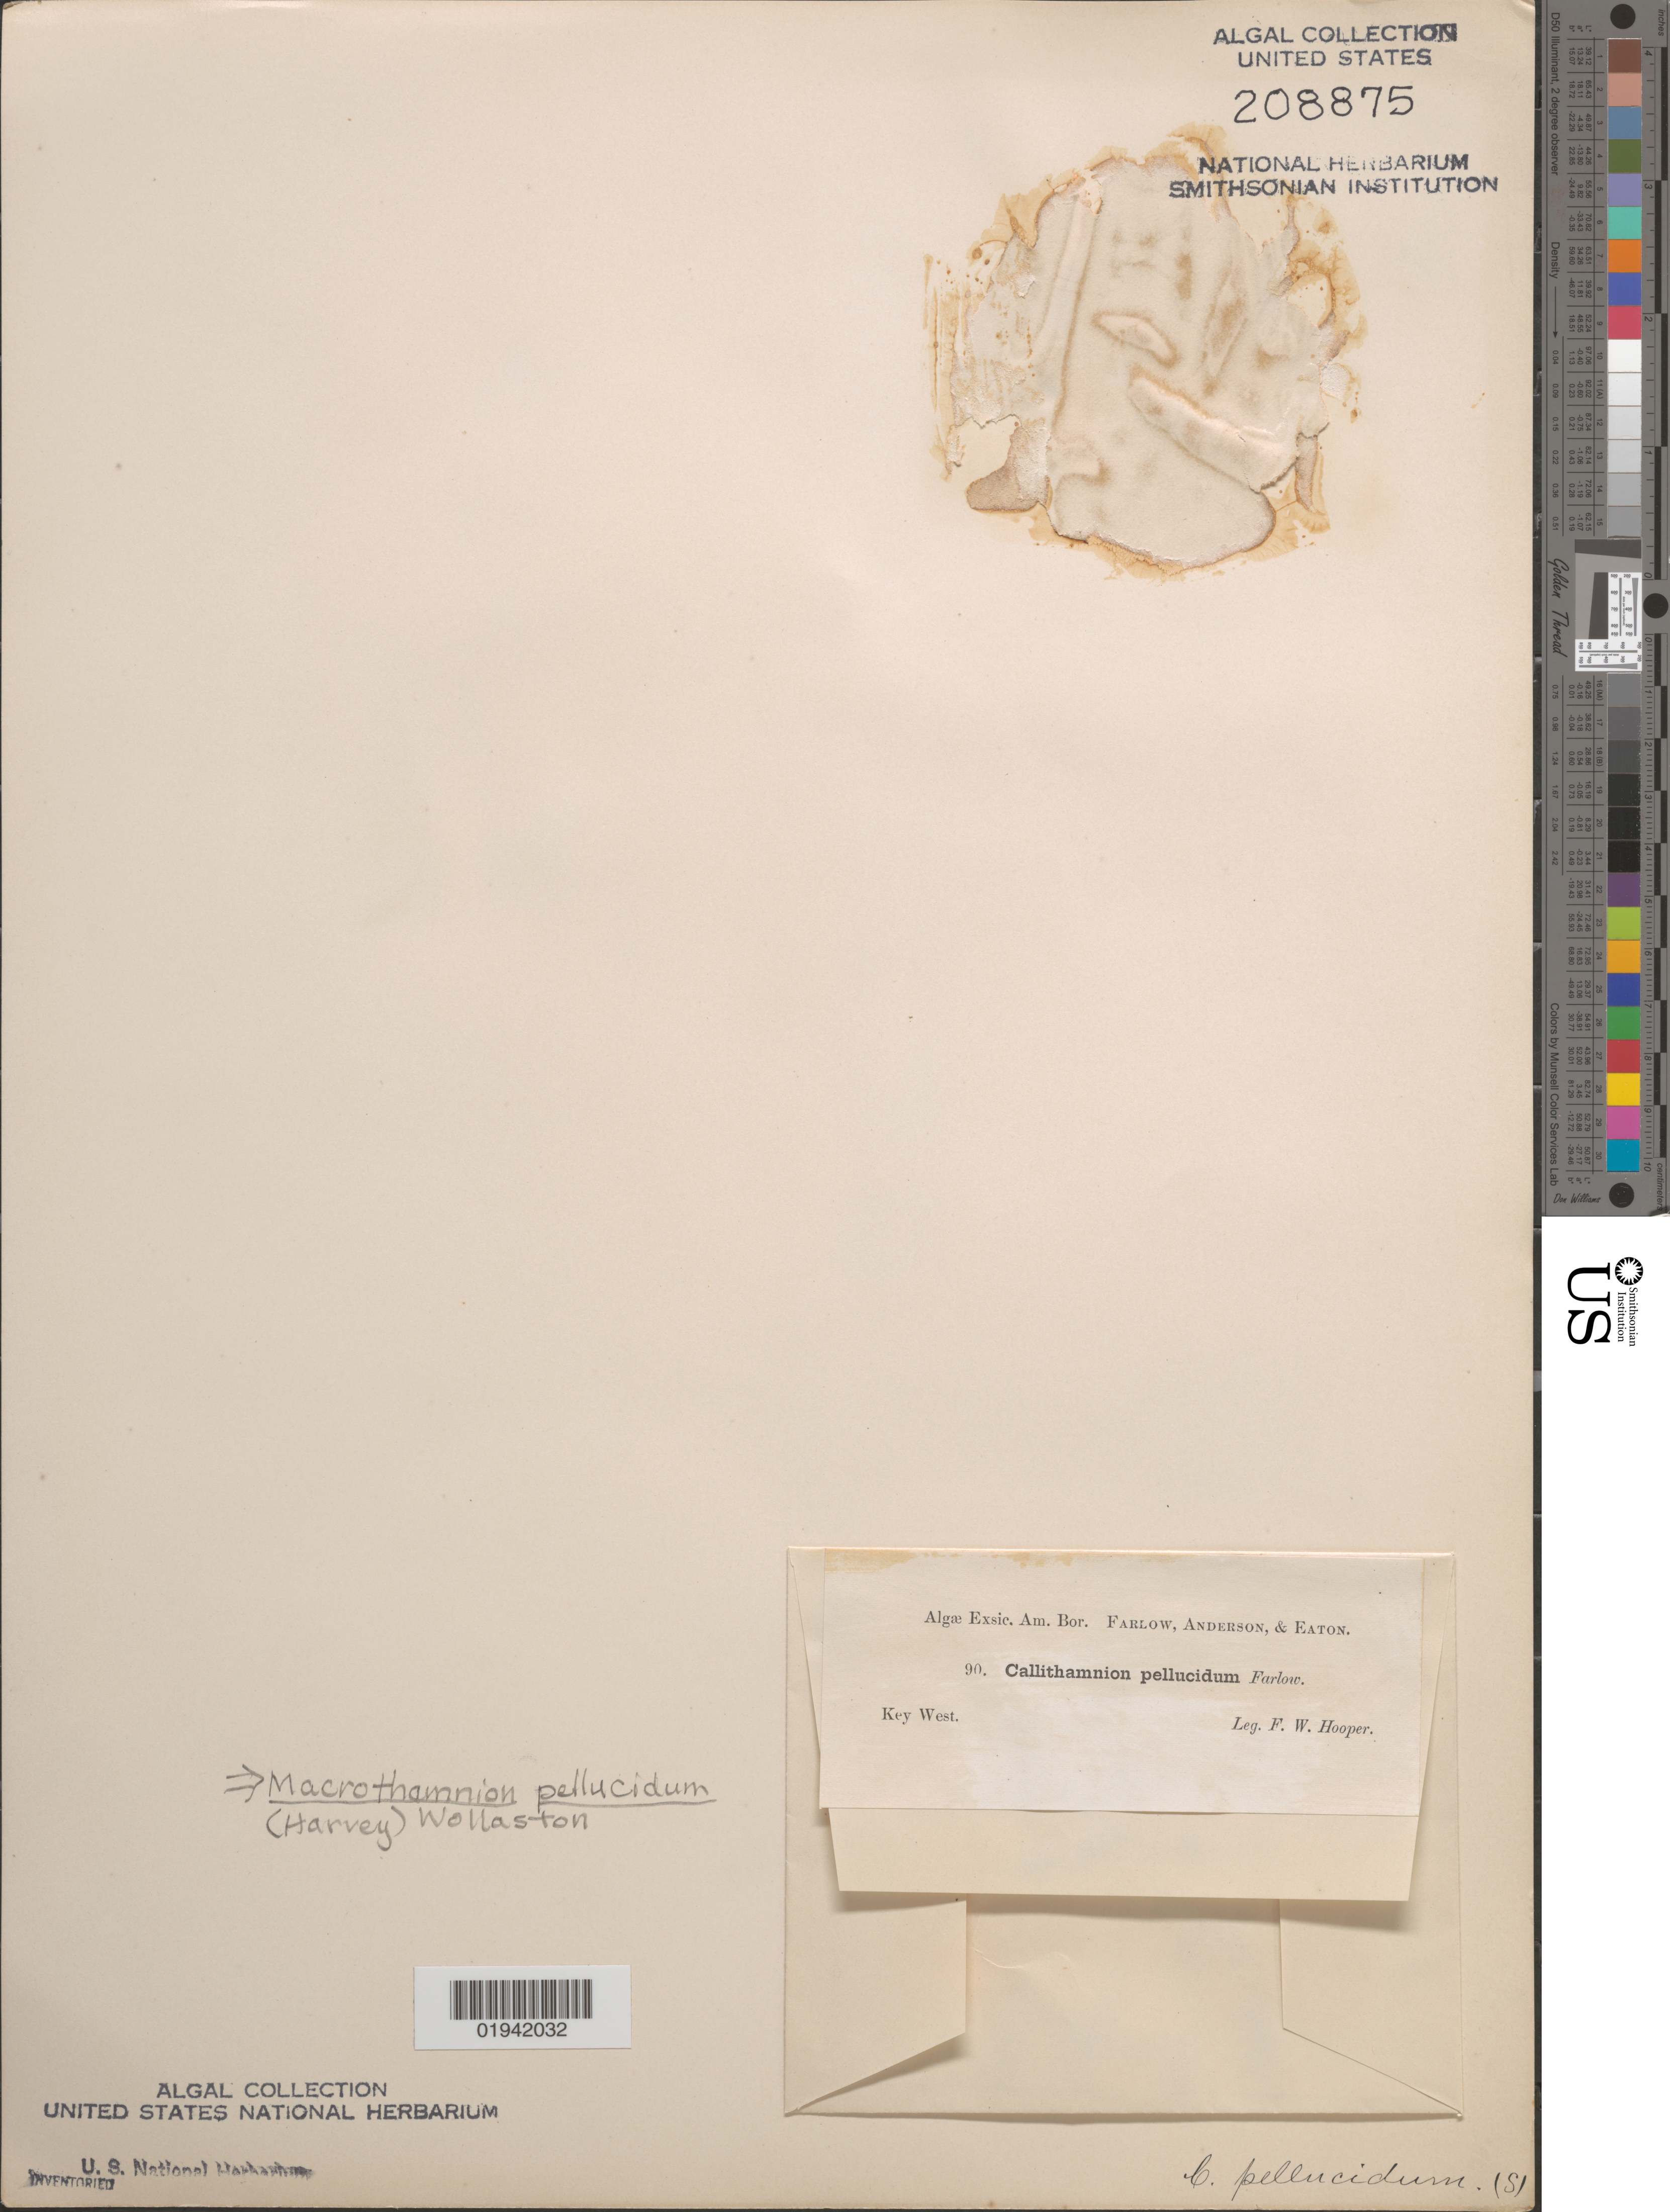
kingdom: Plantae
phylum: Rhodophyta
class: Florideophyceae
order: Ceramiales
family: Ceramiaceae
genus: Macrothamnion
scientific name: Macrothamnion pellucidum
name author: (Harv.) Wollaston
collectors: F. Hooper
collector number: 90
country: United States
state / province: Florida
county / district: Monroe County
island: Key West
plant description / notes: Farlow, Anderson & Eaton, Algae Exsiccatae Americanae Borealis, as Callithamnion pellucidum Farlow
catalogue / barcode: US 208875